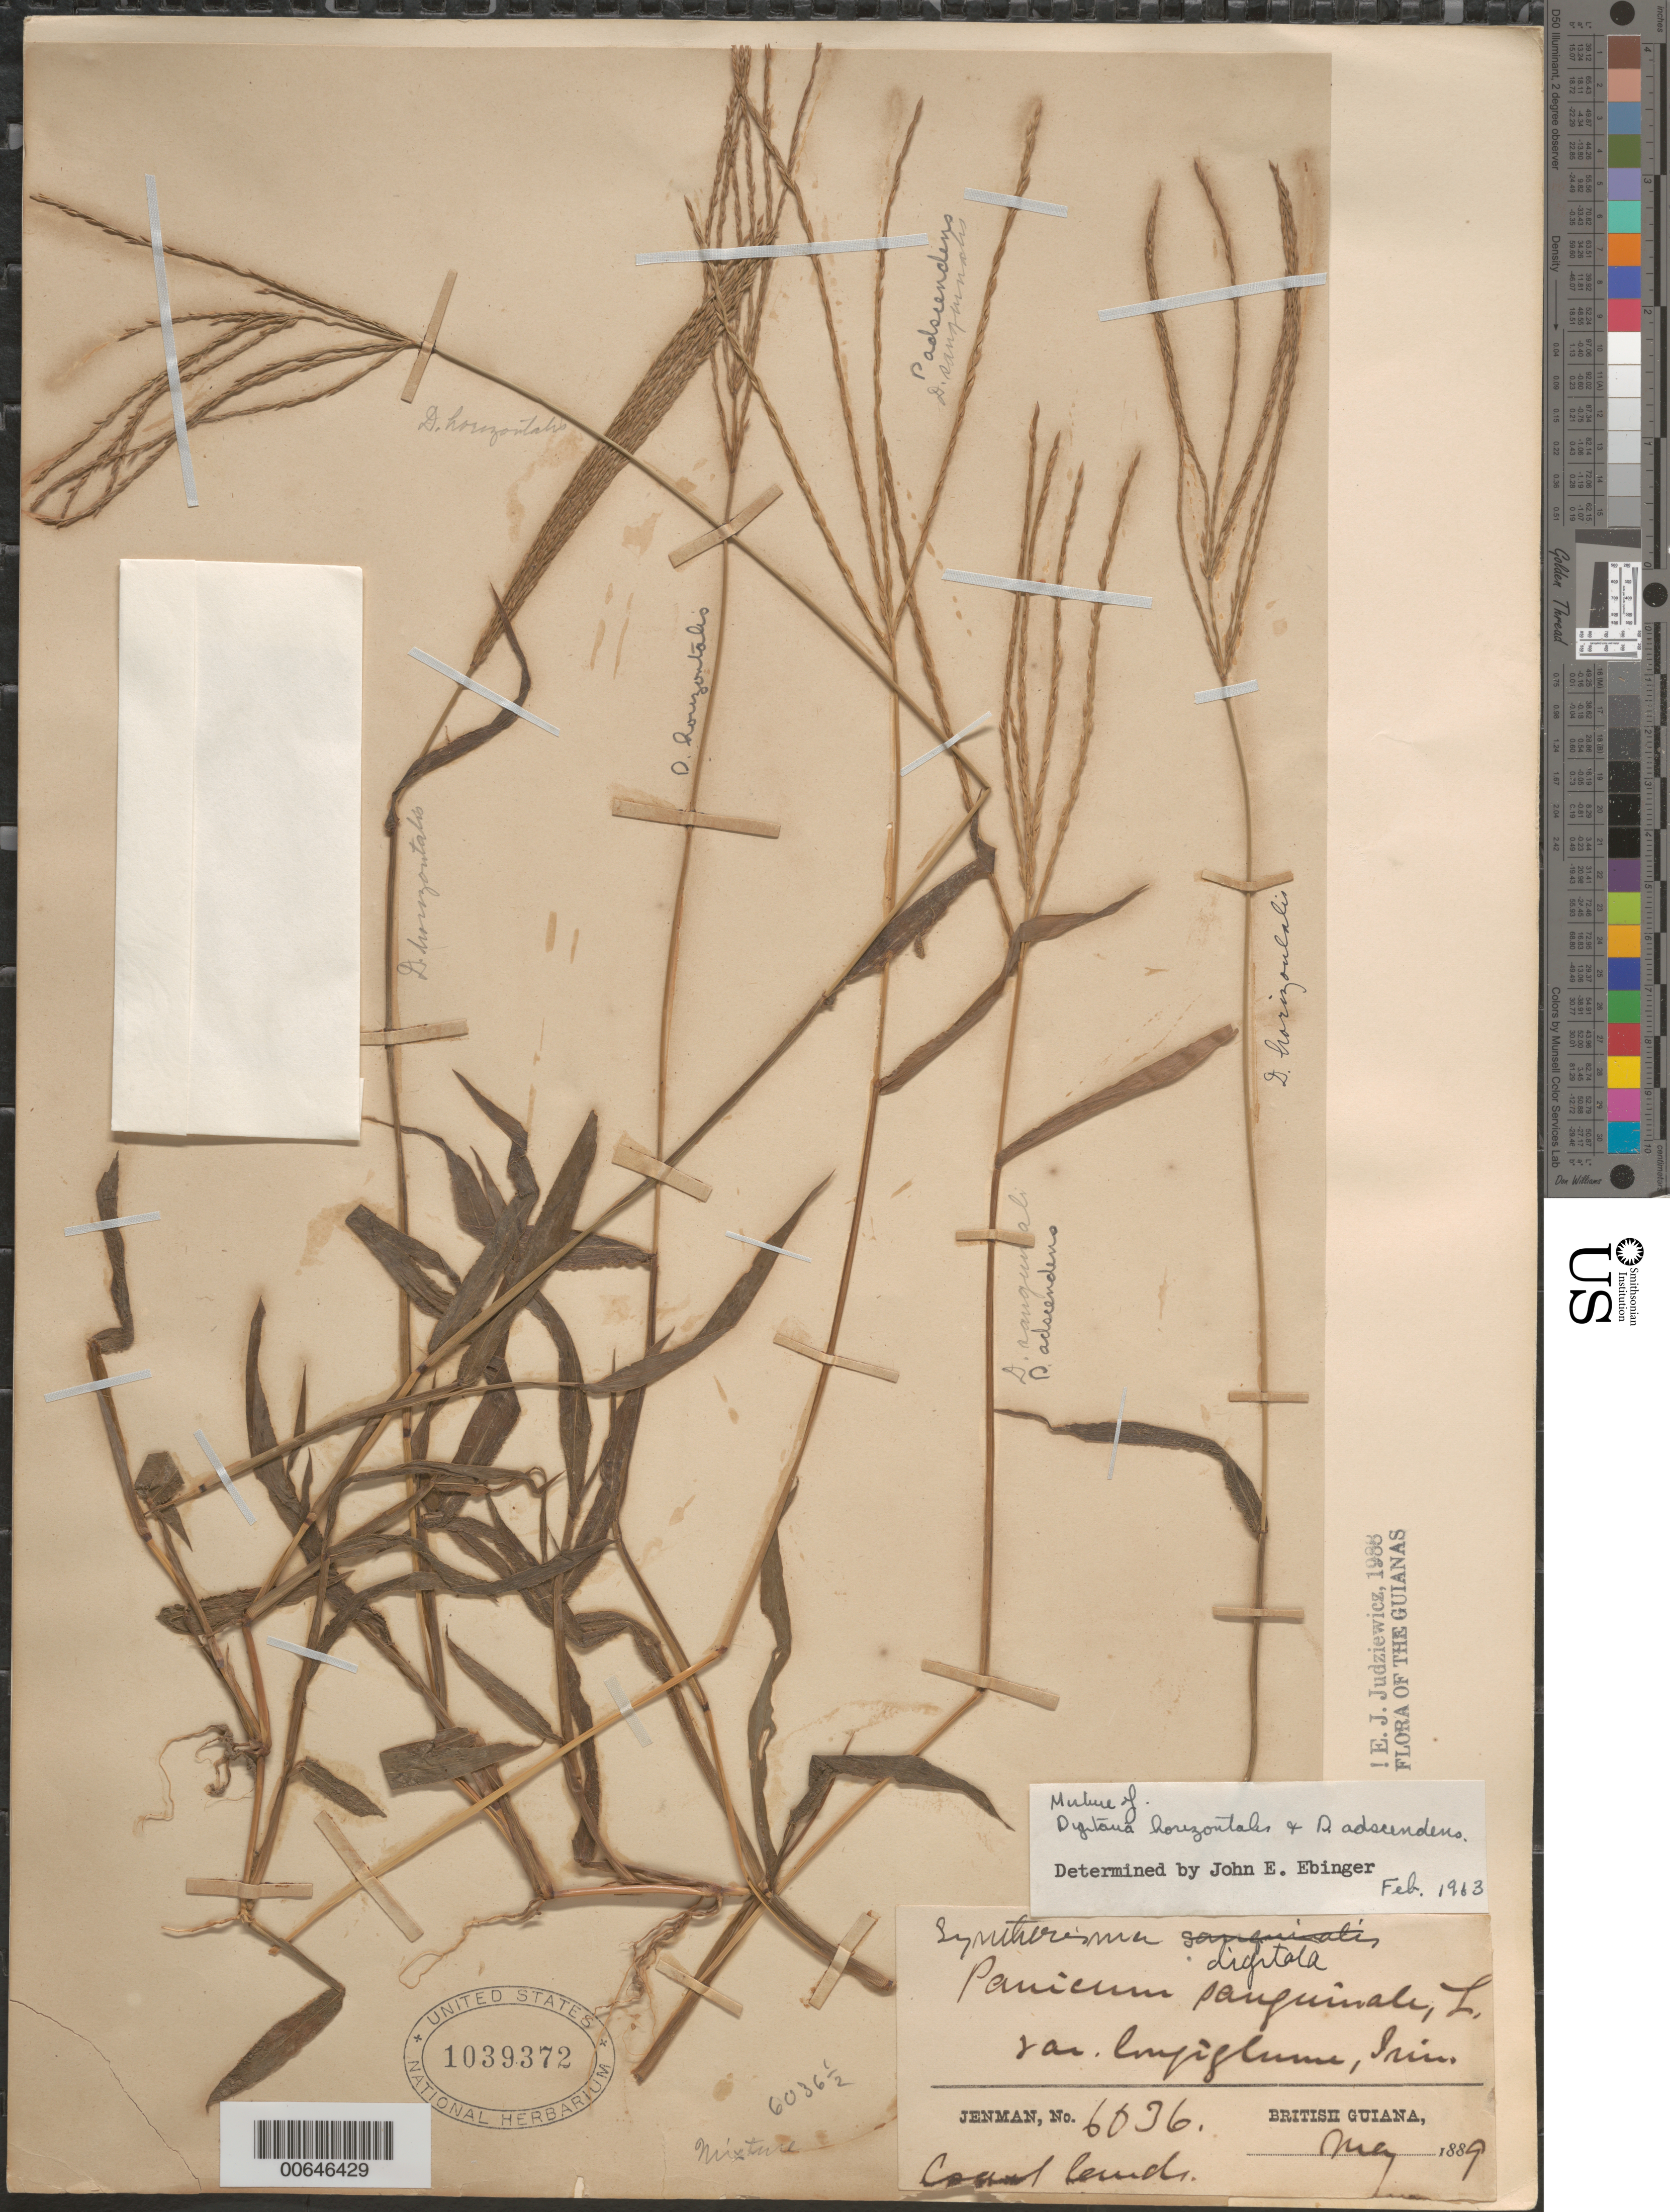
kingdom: Plantae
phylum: Tracheophyta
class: Liliopsida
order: Poales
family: Poaceae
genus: Digitaria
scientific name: Digitaria horizontalis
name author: Willd.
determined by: Judziewicz, E. J.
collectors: G. S. Jenman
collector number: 6036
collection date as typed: May 1889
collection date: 1889-05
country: Guyana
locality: Coast lands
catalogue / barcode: US 1039372